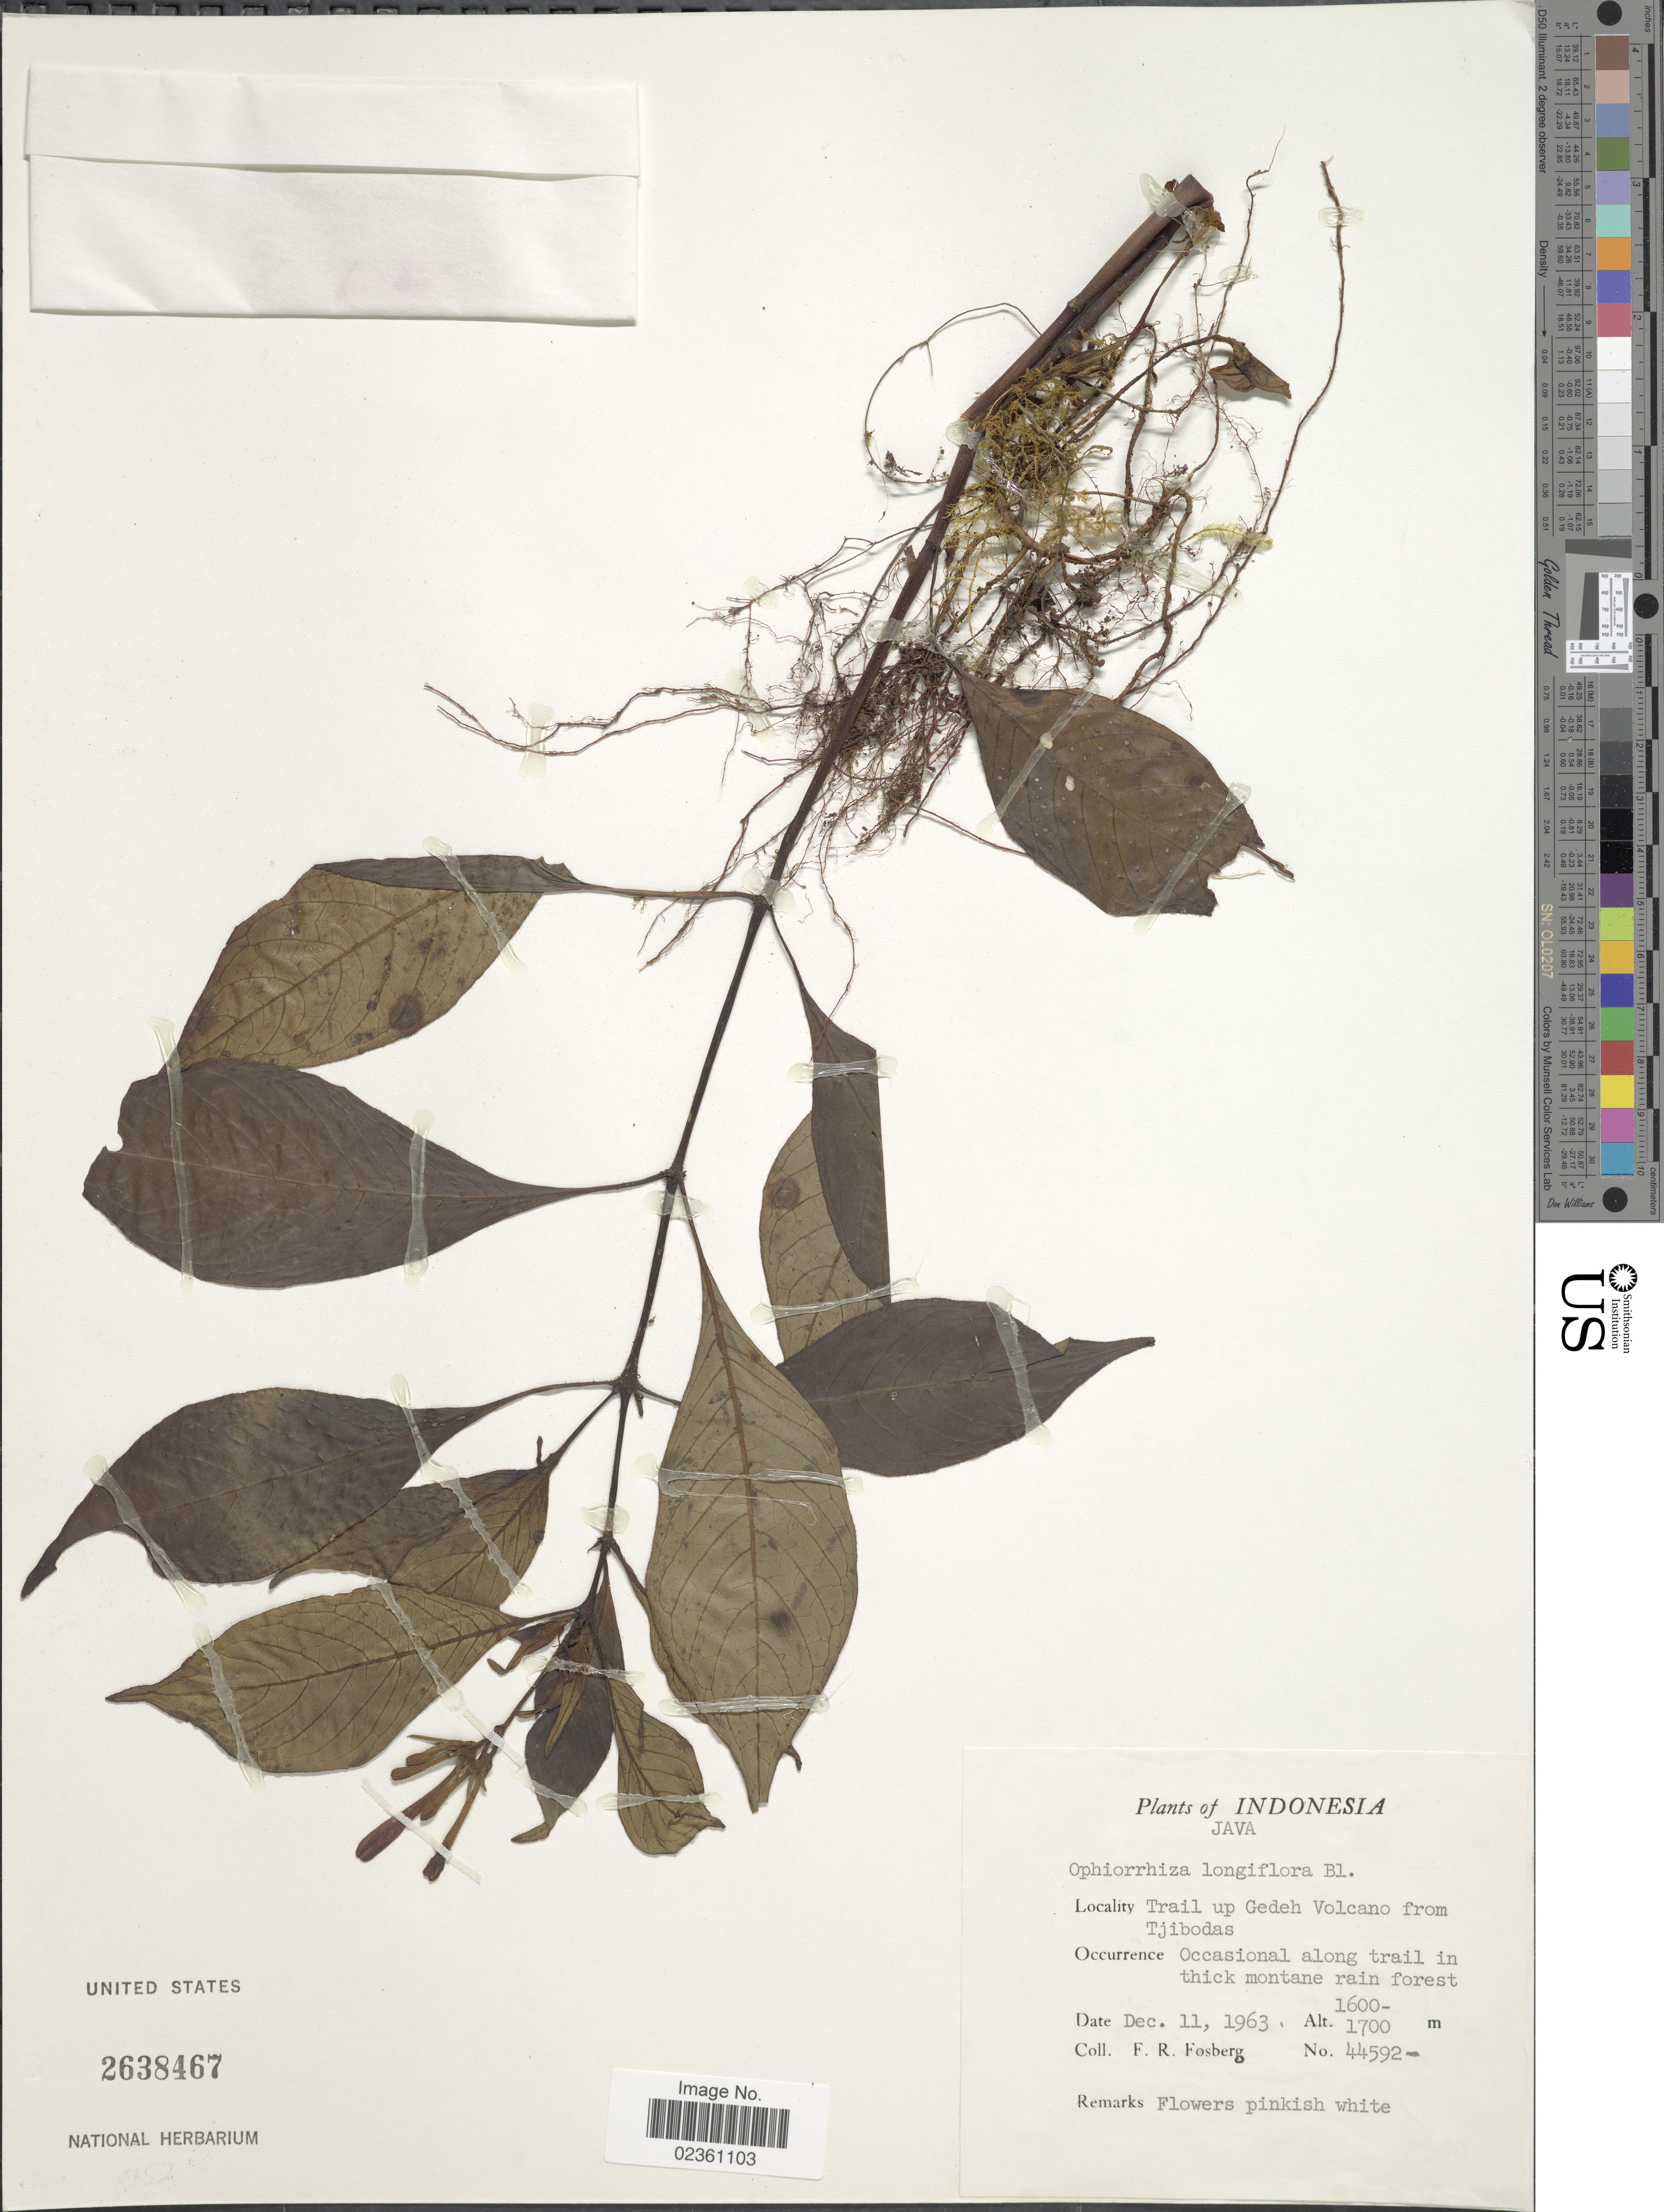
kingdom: Plantae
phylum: Tracheophyta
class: Magnoliopsida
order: Gentianales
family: Rubiaceae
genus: Ophiorrhiza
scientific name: Ophiorrhiza longiflora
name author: Blume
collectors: F. R. Fosberg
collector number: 44592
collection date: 1963-12-11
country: Indonesia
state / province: Java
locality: Trail up Gedeh Volcano from Tjibodas, Occasional trail in thick montane rain forest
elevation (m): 1600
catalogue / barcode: US 2638467